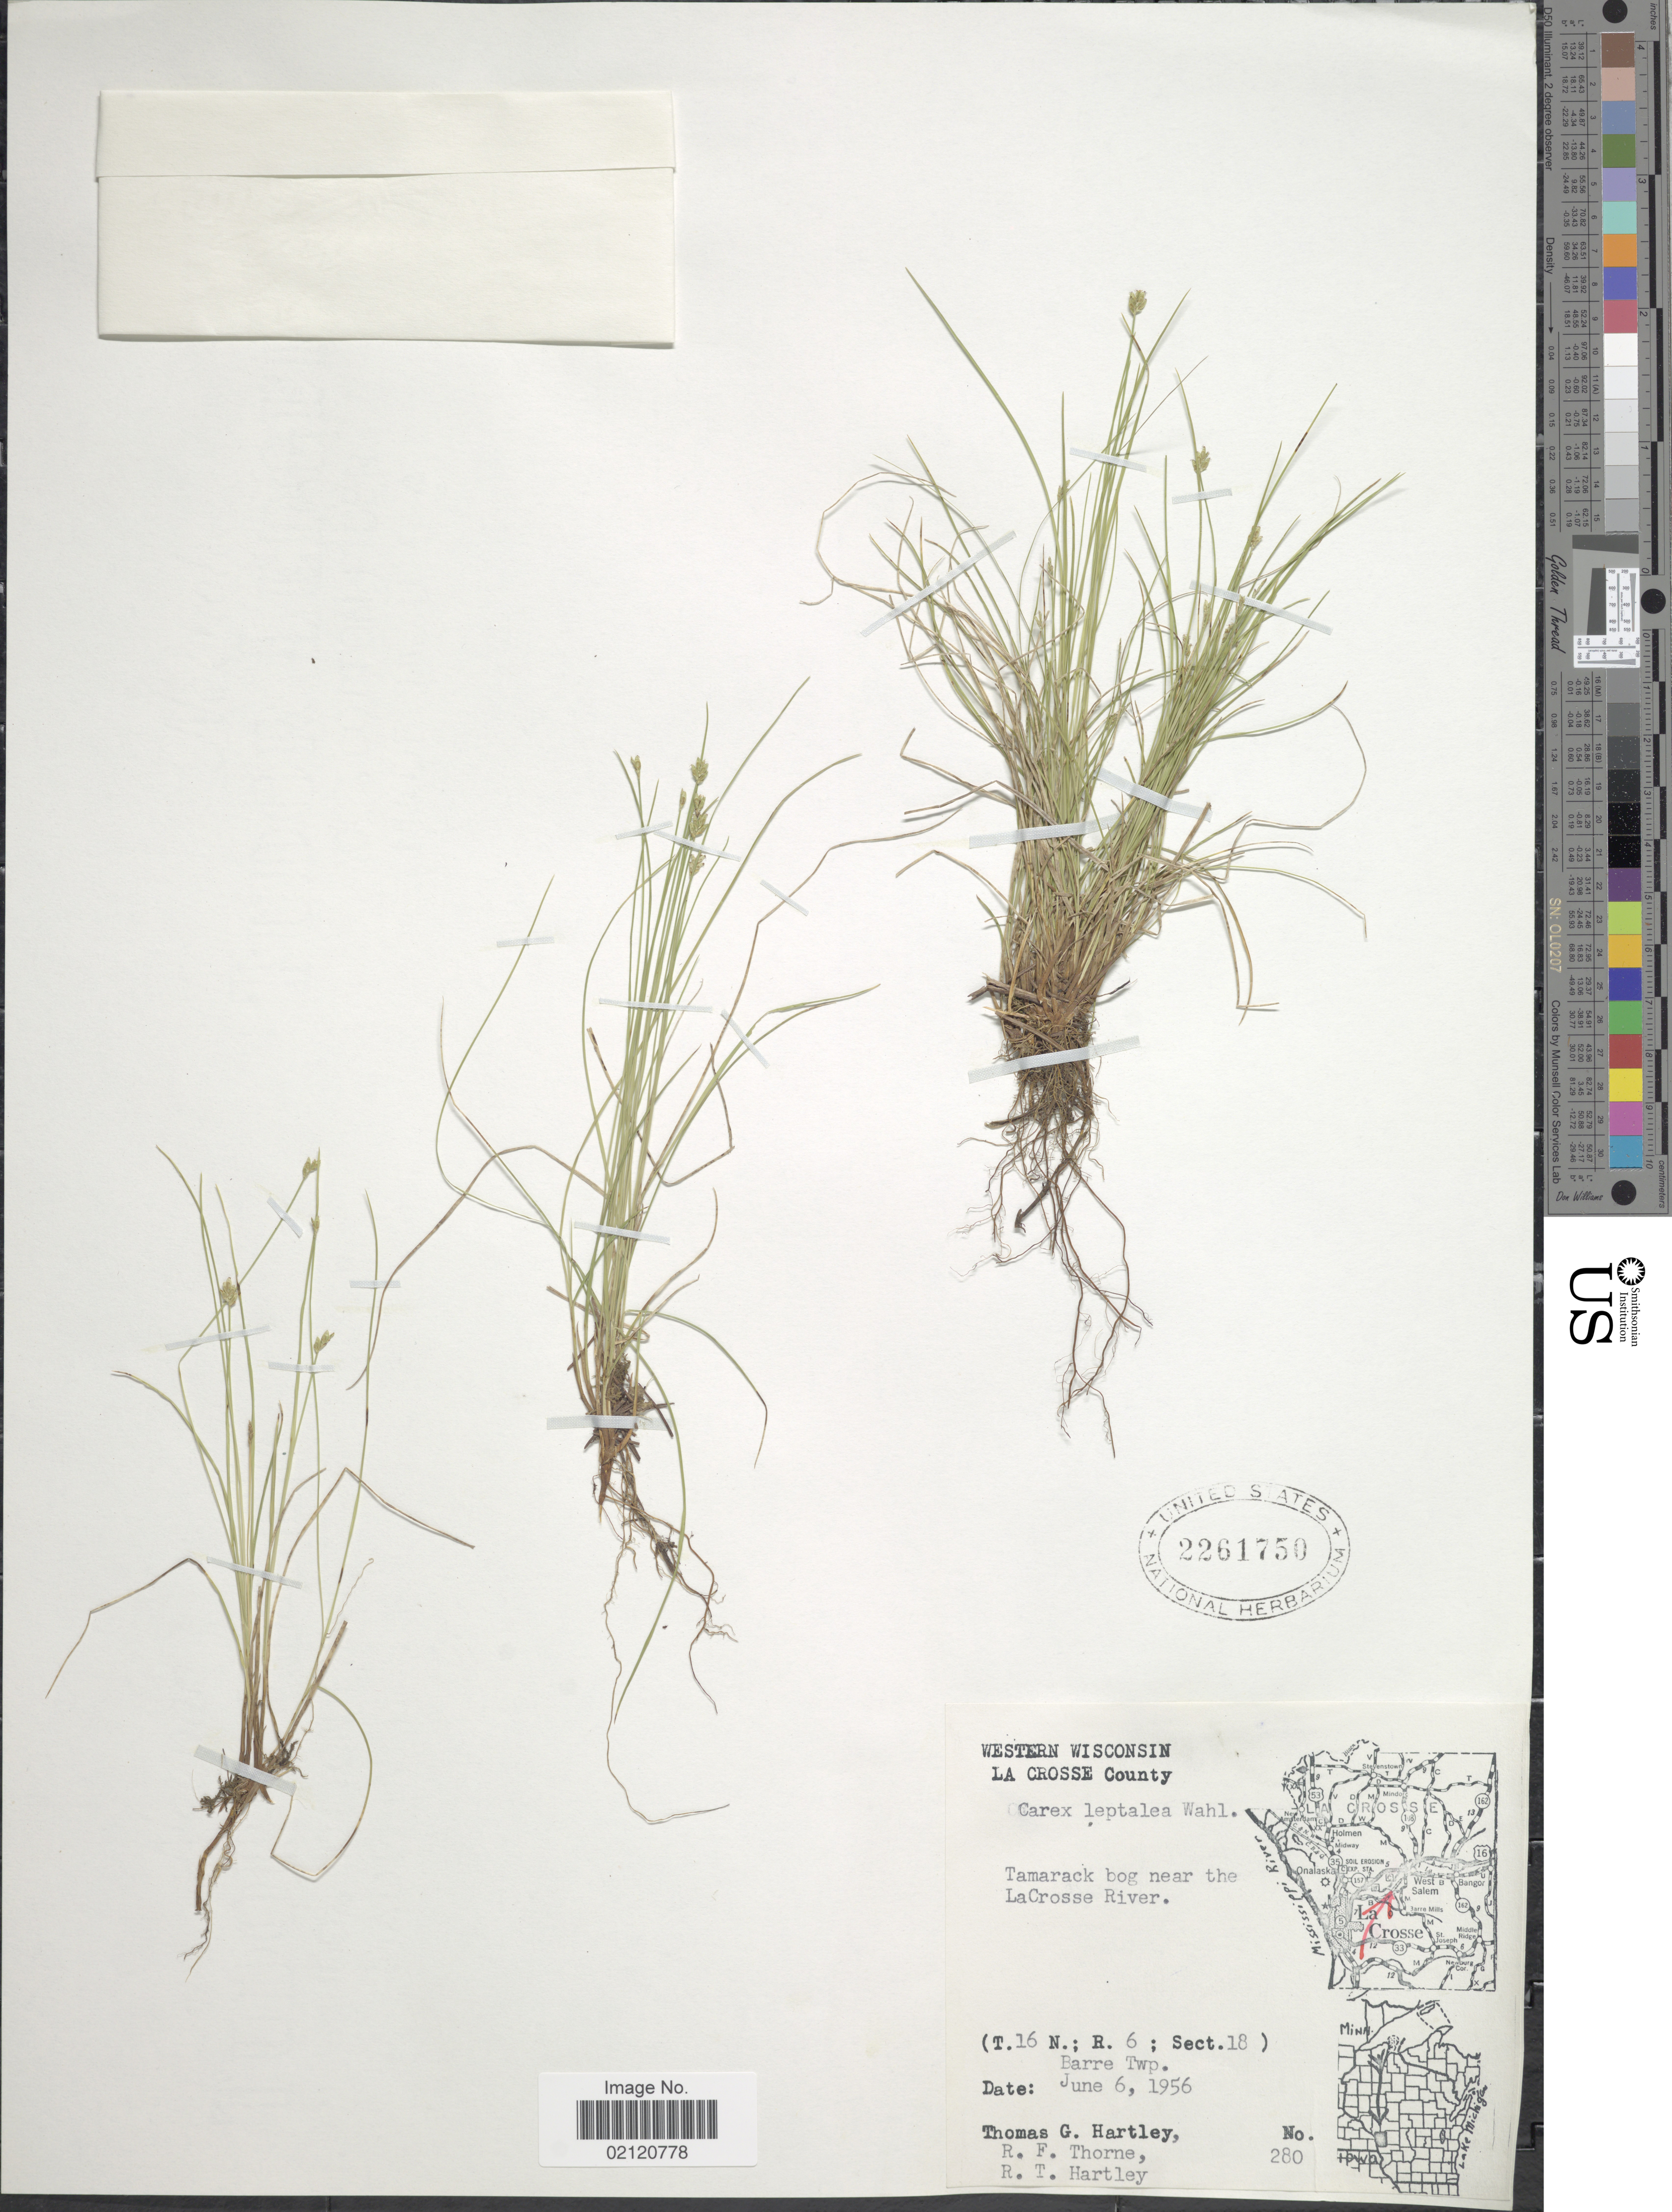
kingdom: Plantae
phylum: Tracheophyta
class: Liliopsida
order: Poales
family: Cyperaceae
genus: Carex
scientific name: Carex leptalea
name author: Wahlenb.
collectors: T. G. Hartley, R. F. Thorne & R. T. Hartley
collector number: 280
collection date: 1956-06-06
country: United States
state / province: Wisconsin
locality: Western Wisconsin, La Crosse County, Tamarack bog near the LaCrosse River, T16N R6 Sect 18, Barre Twp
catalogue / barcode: US 2261750